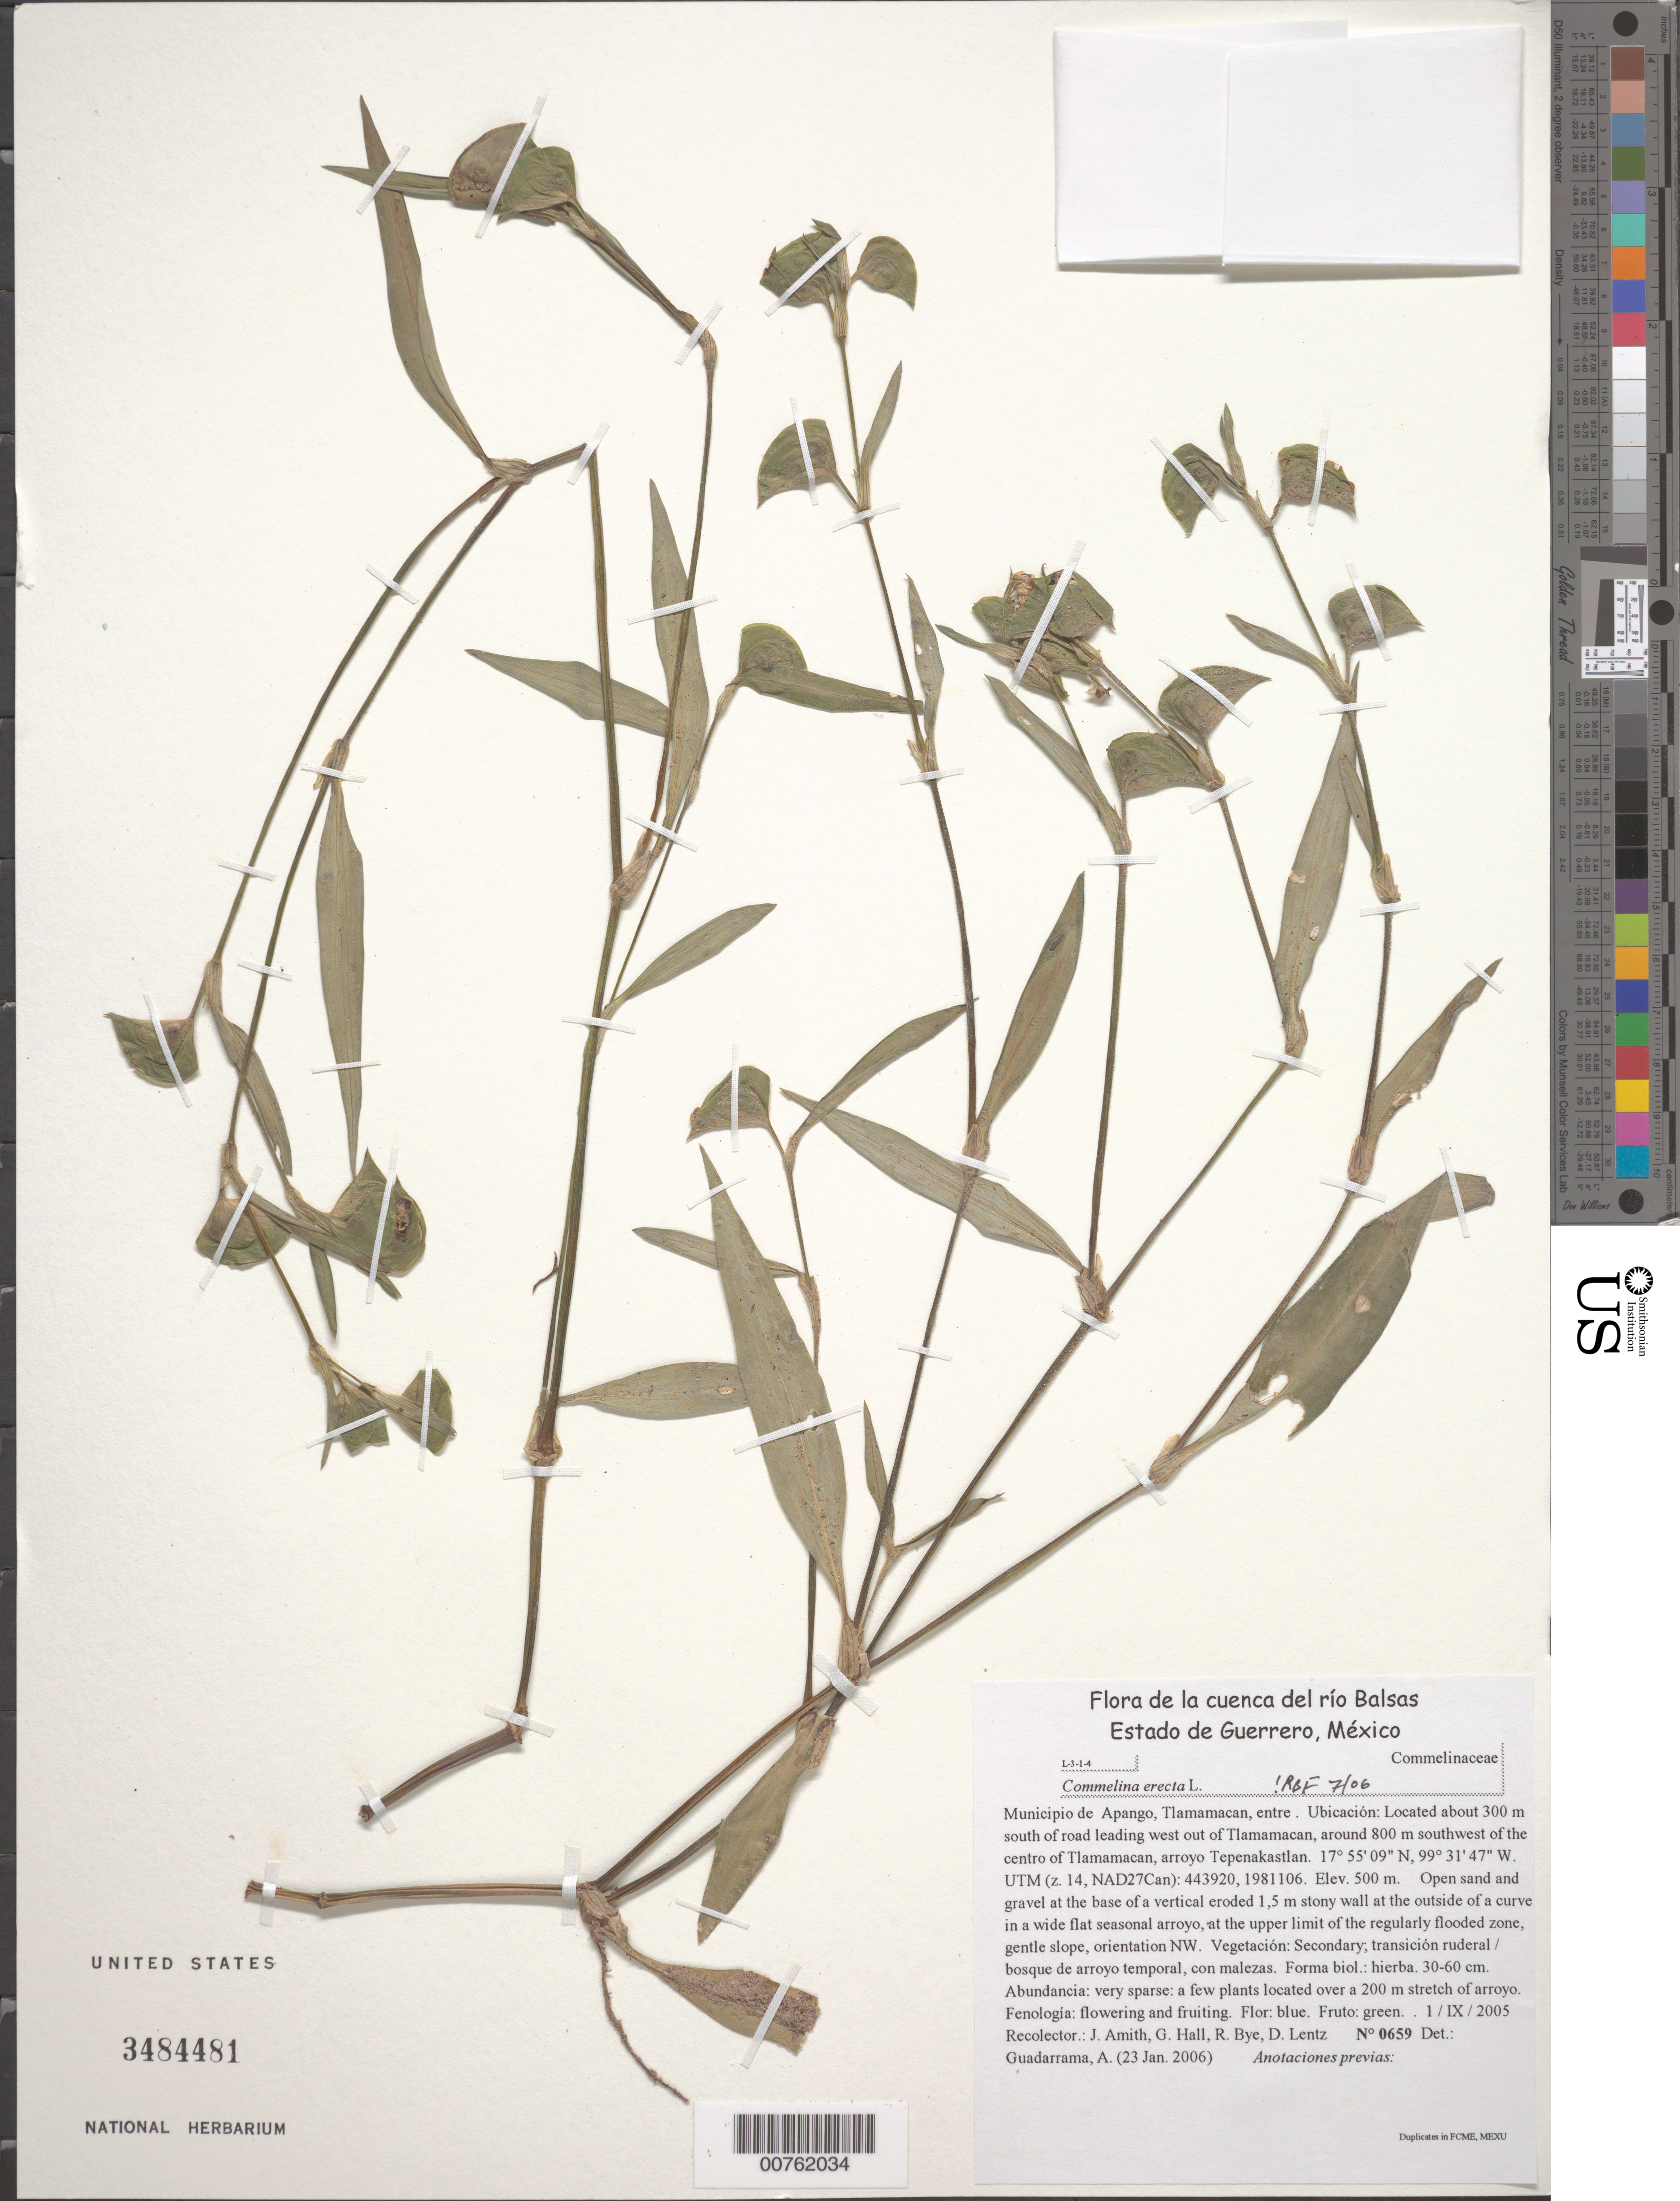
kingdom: Plantae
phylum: Tracheophyta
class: Liliopsida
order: Commelinales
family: Commelinaceae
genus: Commelina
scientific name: Commelina erecta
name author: L.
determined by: Faden, Robert B., (US), Smithsonian Institution - National Museum of Natural History (UNITED STATES)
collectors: J. D. Amith, G. Hall & D. Lentz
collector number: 0659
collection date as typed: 01 Sep 2005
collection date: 2005-09-01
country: Mexico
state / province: Guerrero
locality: Municipio de Apango, Tlamamacan, entre. Ubicacion: Located about 300 m south of road leading west out of Tlamamacan, around 800 m southwest of the centro of Tlamamacan, arroyo Tepenakastlan.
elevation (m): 500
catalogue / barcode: US 3484481